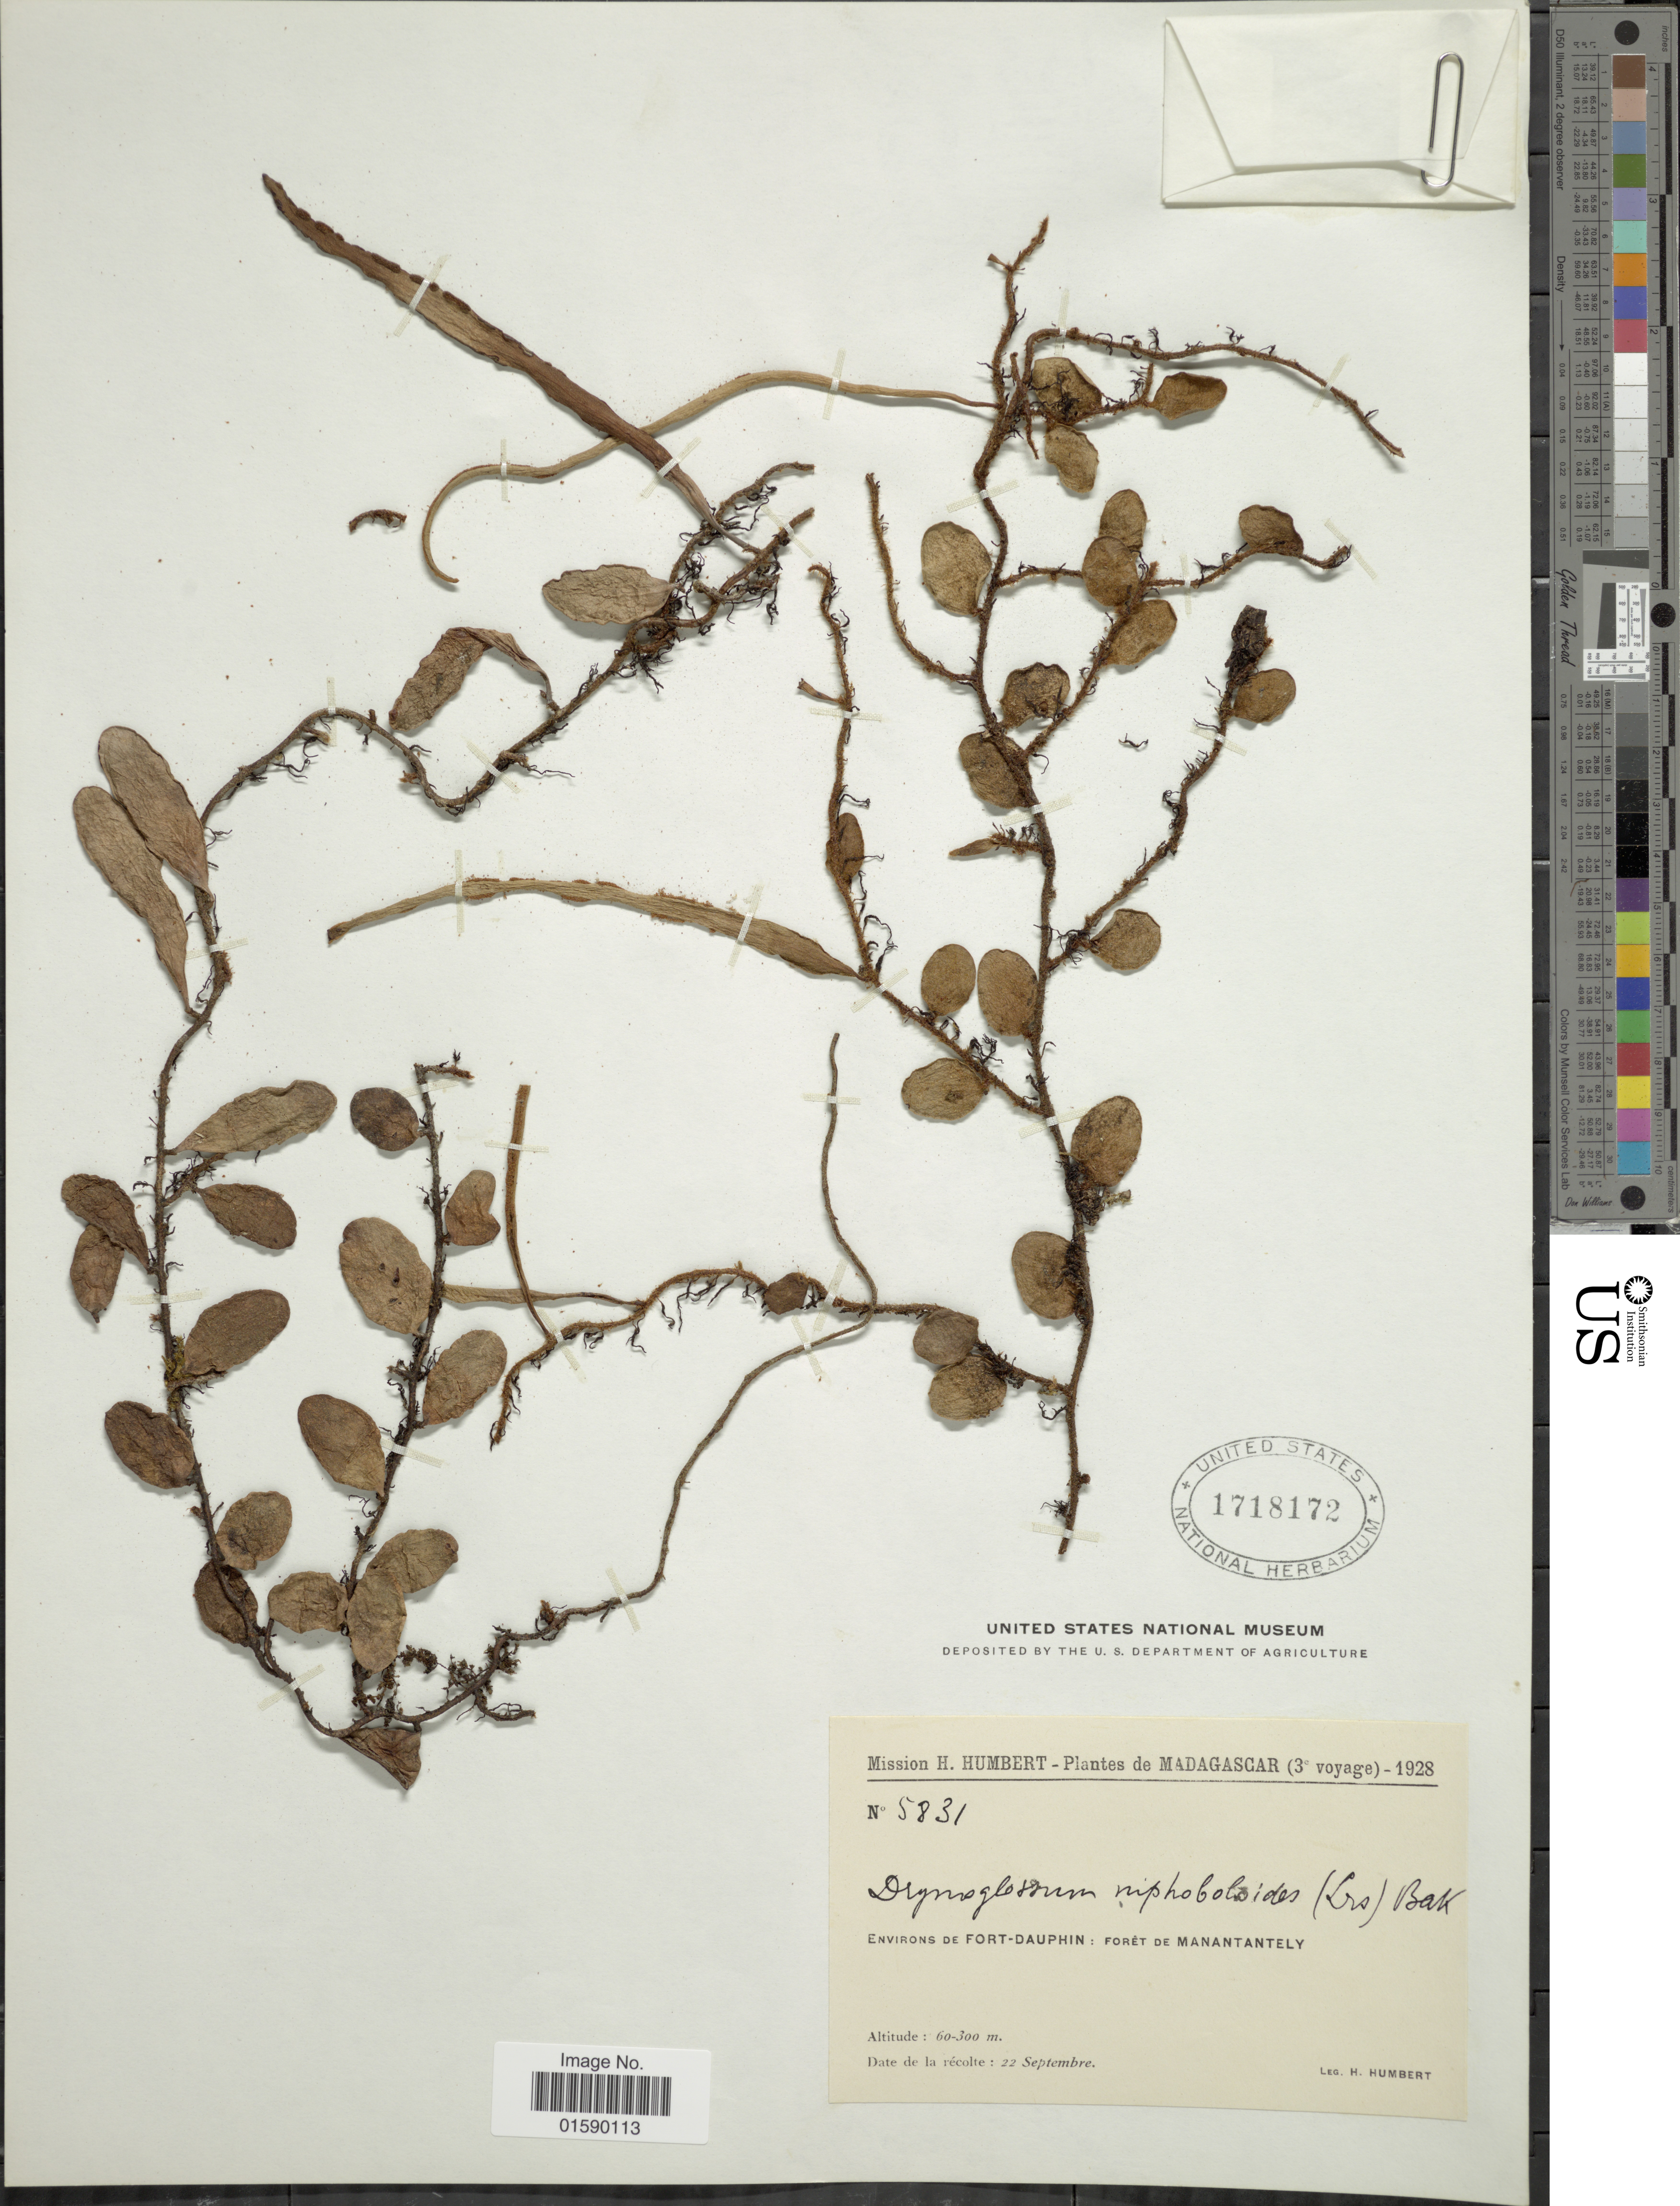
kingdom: Plantae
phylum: Tracheophyta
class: Polypodiopsida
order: Polypodiales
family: Polypodiaceae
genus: Pyrrosia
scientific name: Pyrrosia niphoboloides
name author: (Luerss.) M.G. Price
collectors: H. Humbert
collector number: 5831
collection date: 1928-09-22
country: Madagascar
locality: Environs de Fort-Dauphin: Foret de Manantantely.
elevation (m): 60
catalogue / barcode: US 1718172